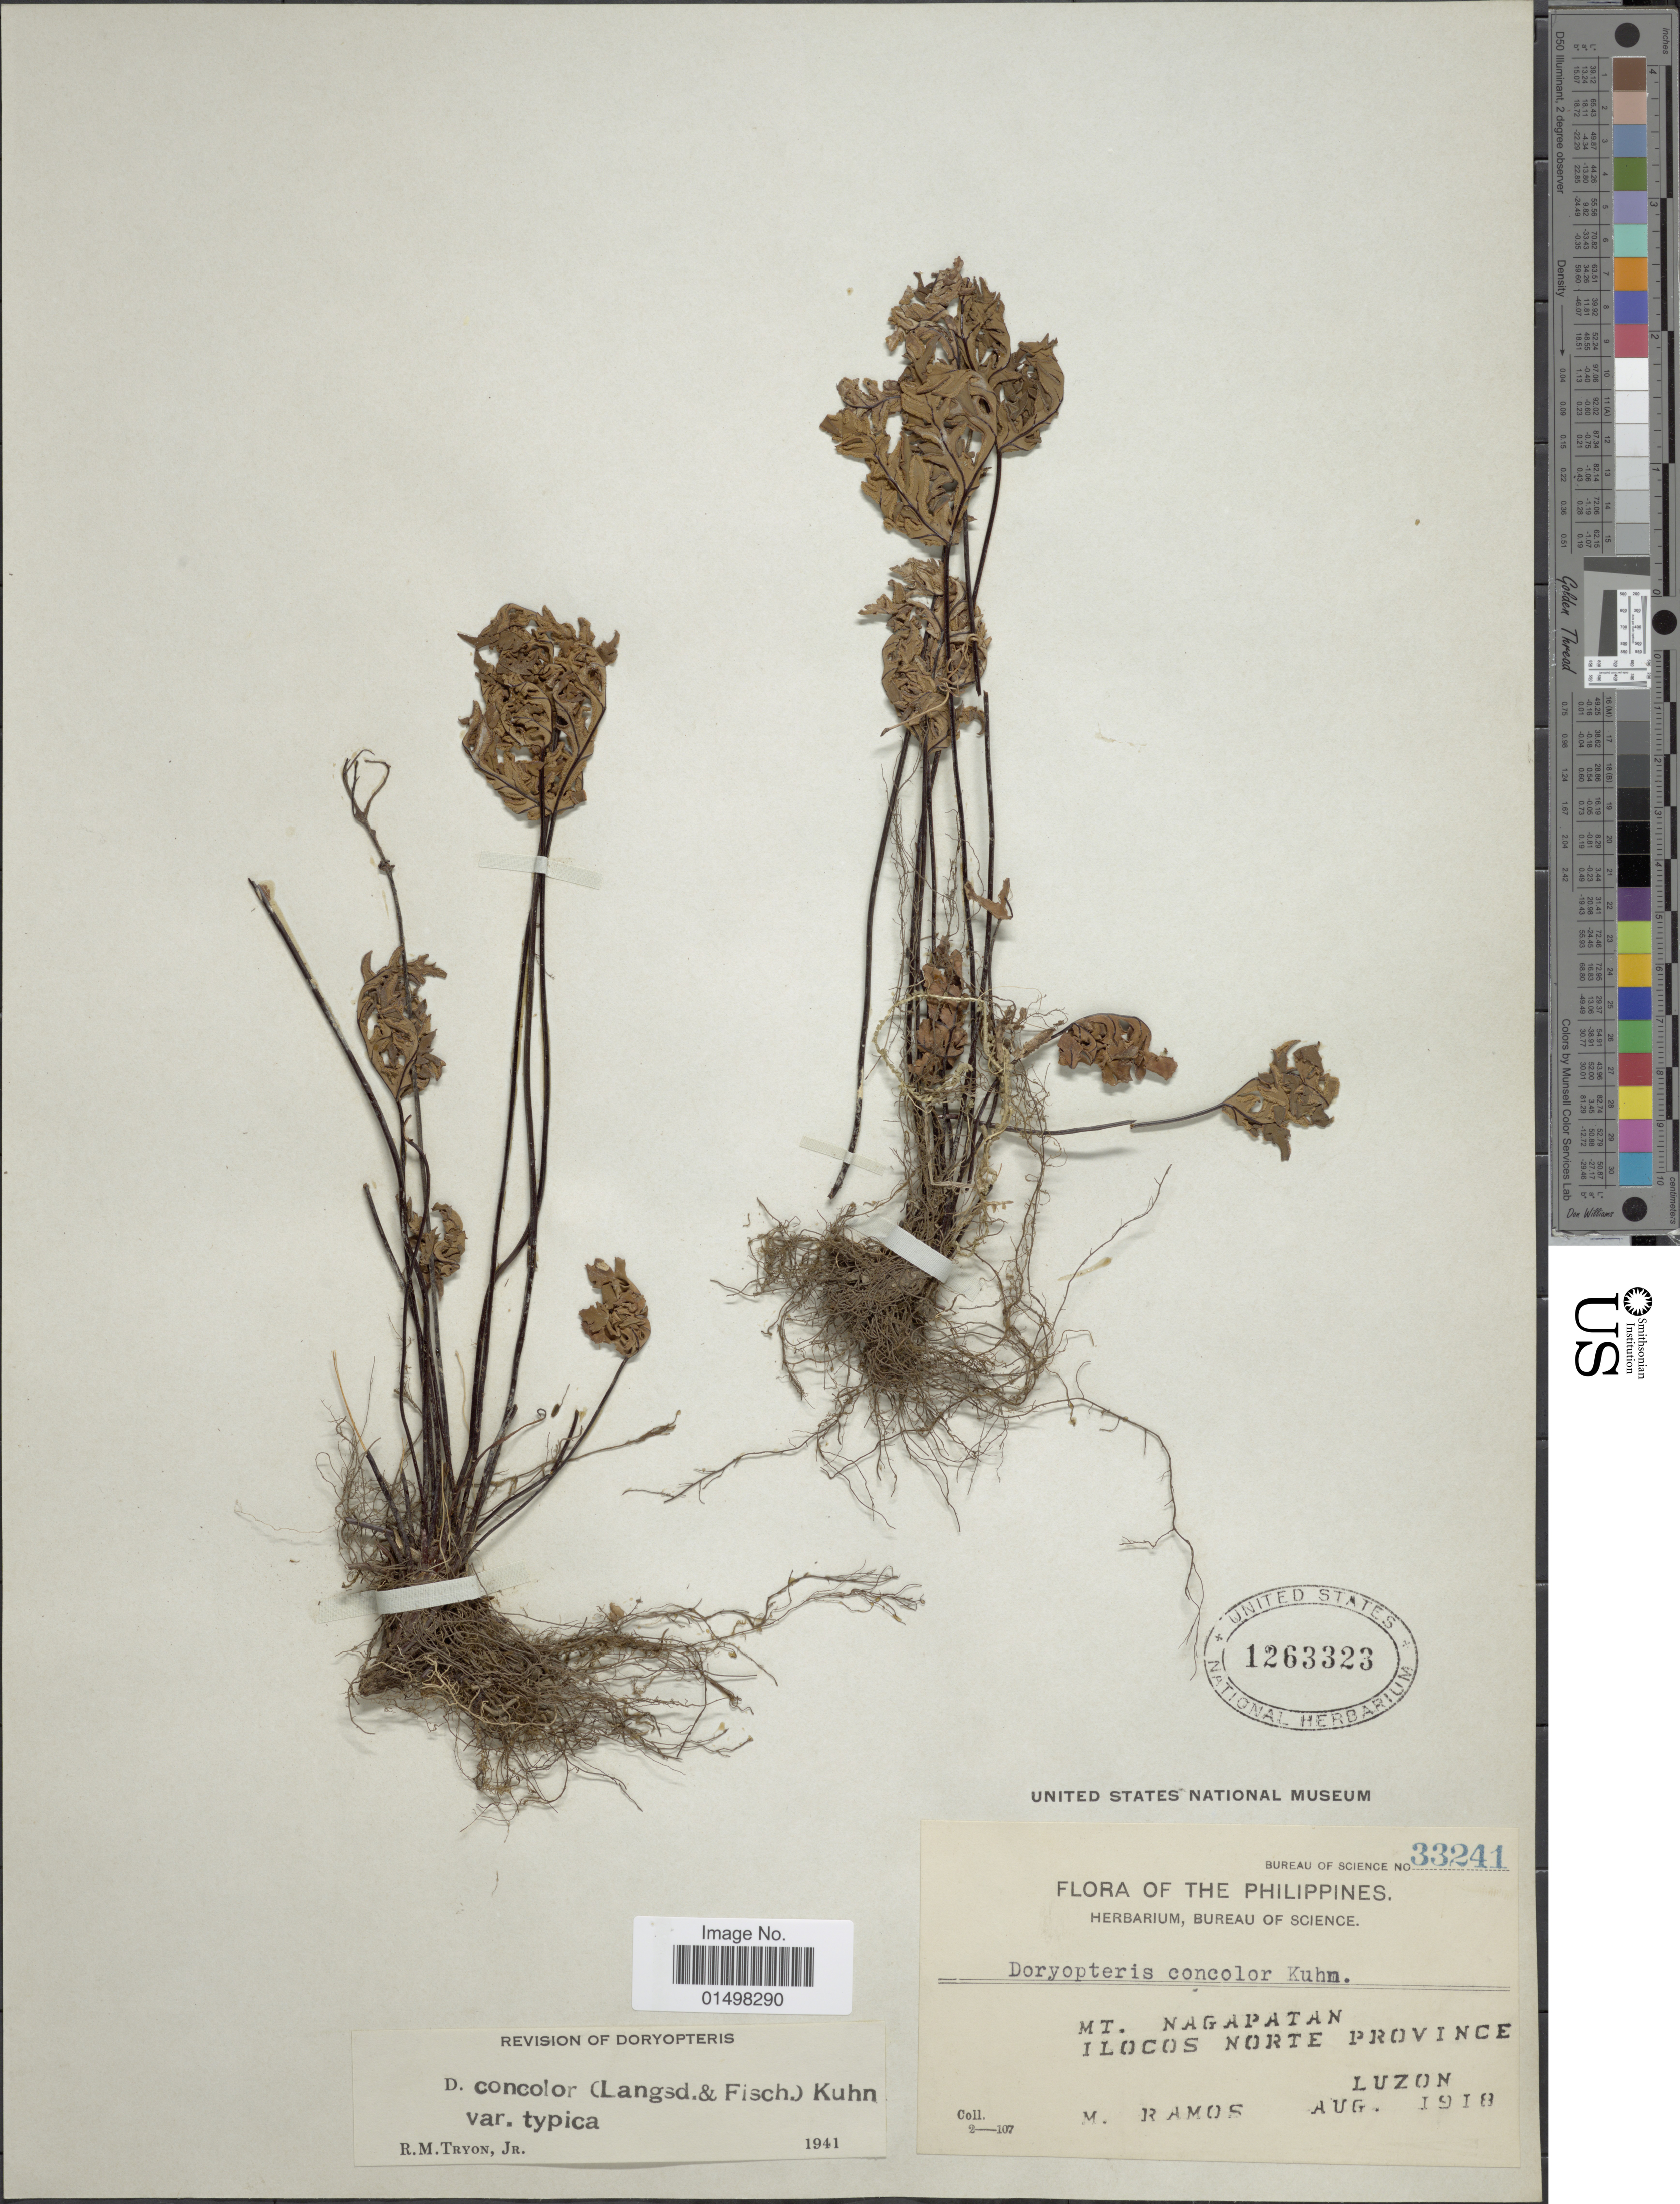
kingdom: Plantae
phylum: Tracheophyta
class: Polypodiopsida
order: Polypodiales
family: Pteridaceae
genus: Doryopteris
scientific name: Doryopteris concolor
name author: (Langsd. & Fisch.) Kuhn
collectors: M. Ramos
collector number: Bureau of Science 33241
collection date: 1918-08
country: Philippines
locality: Mt. Nagapatan. Ilocos Norte Province. Luzon.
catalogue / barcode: US 1263323